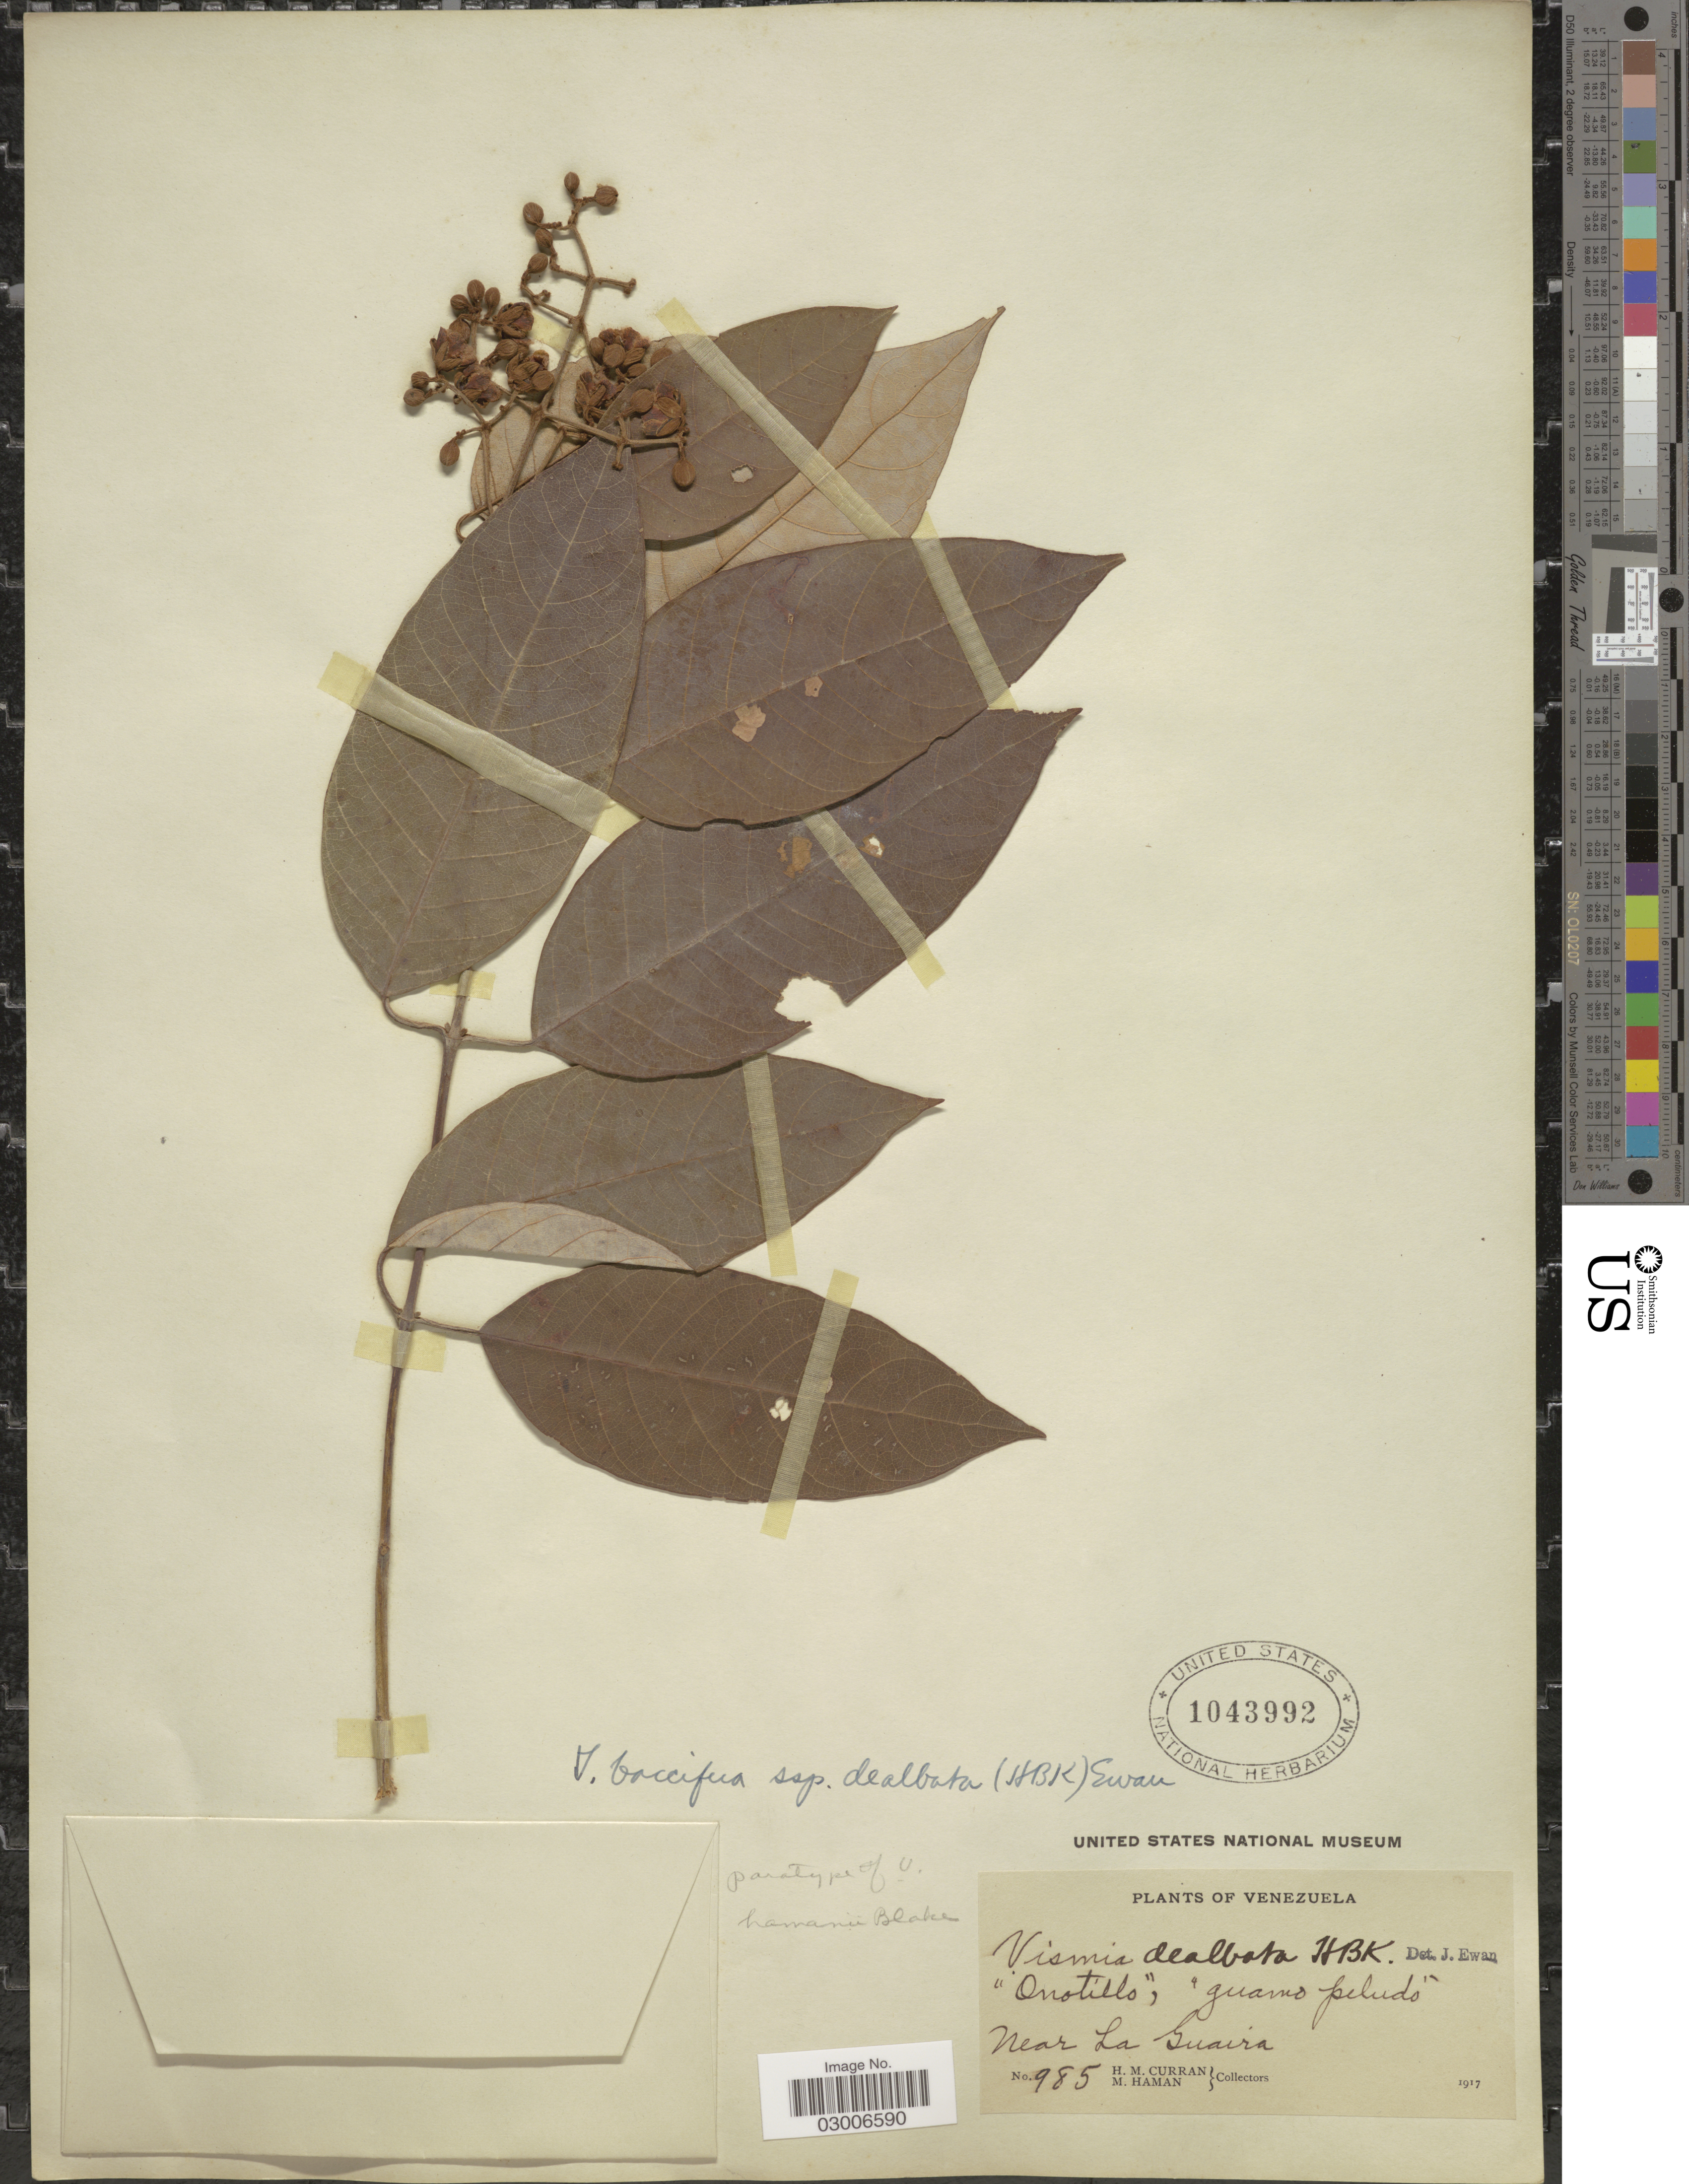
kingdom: Plantae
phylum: Tracheophyta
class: Magnoliopsida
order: Malpighiales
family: Hypericaceae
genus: Vismia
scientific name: Vismia baccifera subsp. dealbata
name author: (Kunth) Ewan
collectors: H. M. Curran & M. Haman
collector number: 985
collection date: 1917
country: Venezuela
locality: Near La Guaira.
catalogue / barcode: US 1043992